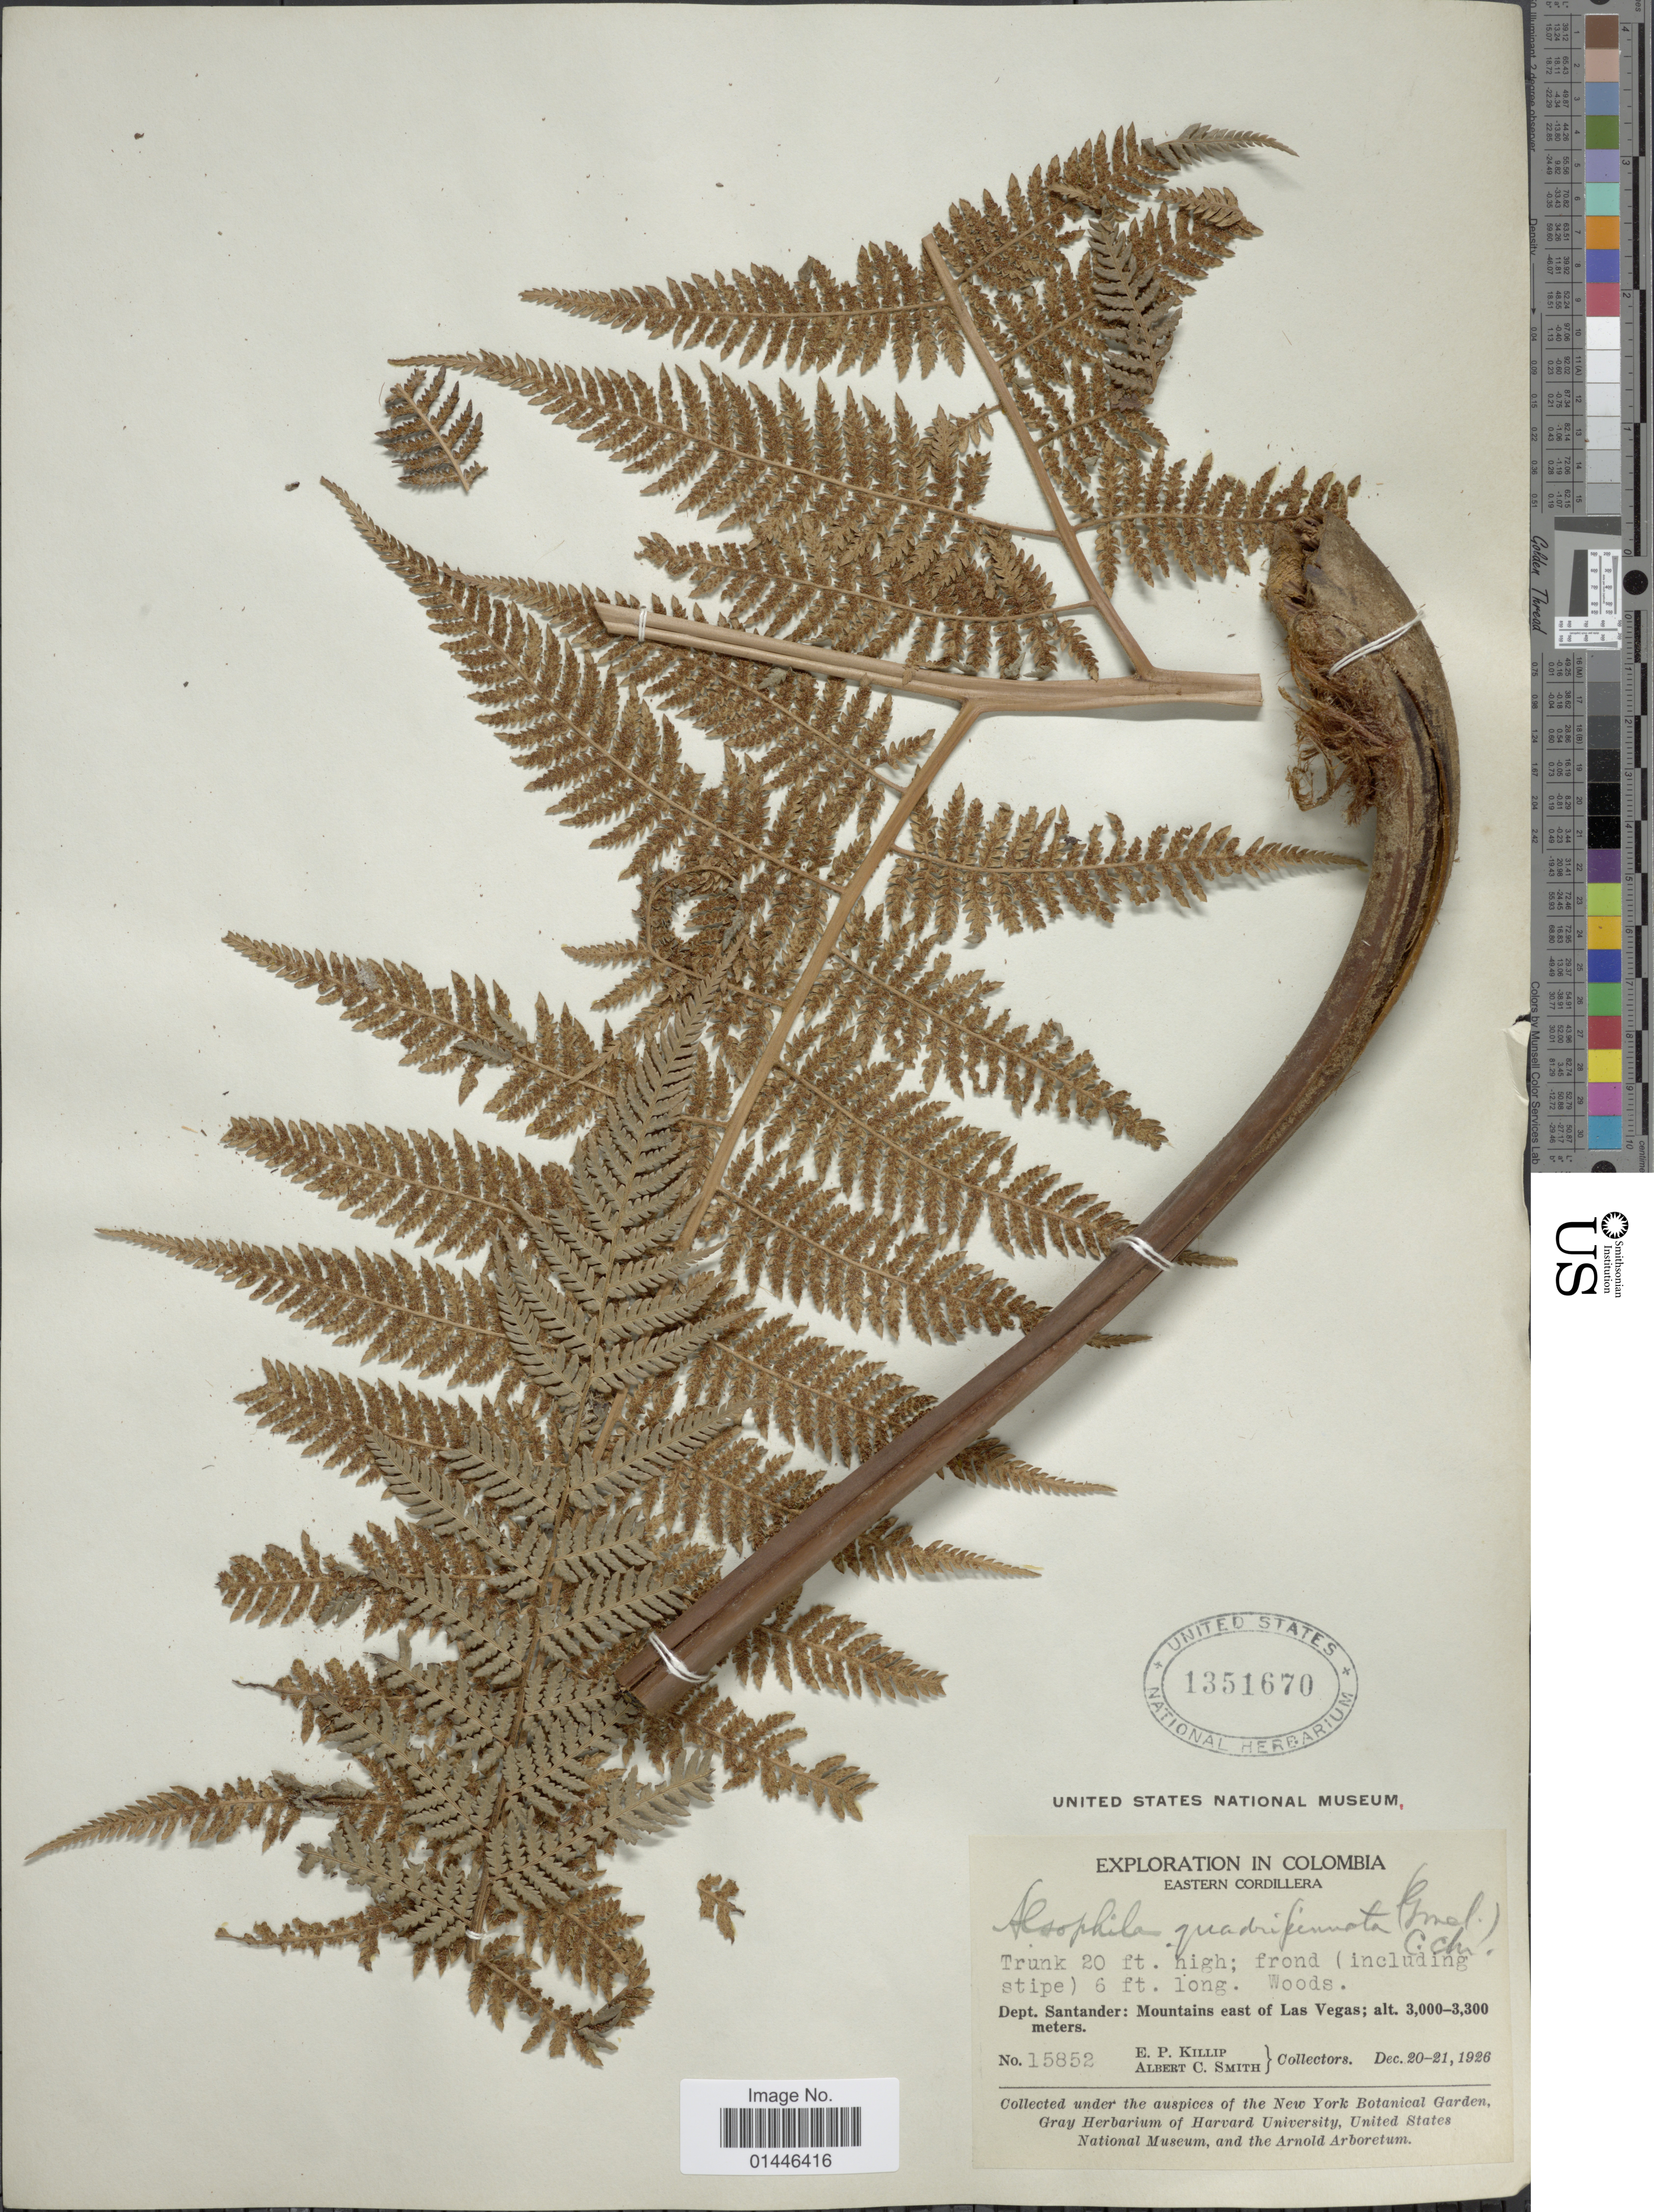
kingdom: Plantae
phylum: Tracheophyta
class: Polypodiopsida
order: Cyatheales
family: Dicksoniaceae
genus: Lophosoria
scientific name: Lophosoria quadripinnata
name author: (J.F. Gmel.) C. Chr.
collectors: E. P. Killip & A. C. Smith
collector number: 15852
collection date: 1926-12-20/1926-12-21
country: Colombia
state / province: Santander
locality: Eastern Cordillera. Mountains east of Las Vegas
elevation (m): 3000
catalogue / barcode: US 1351670